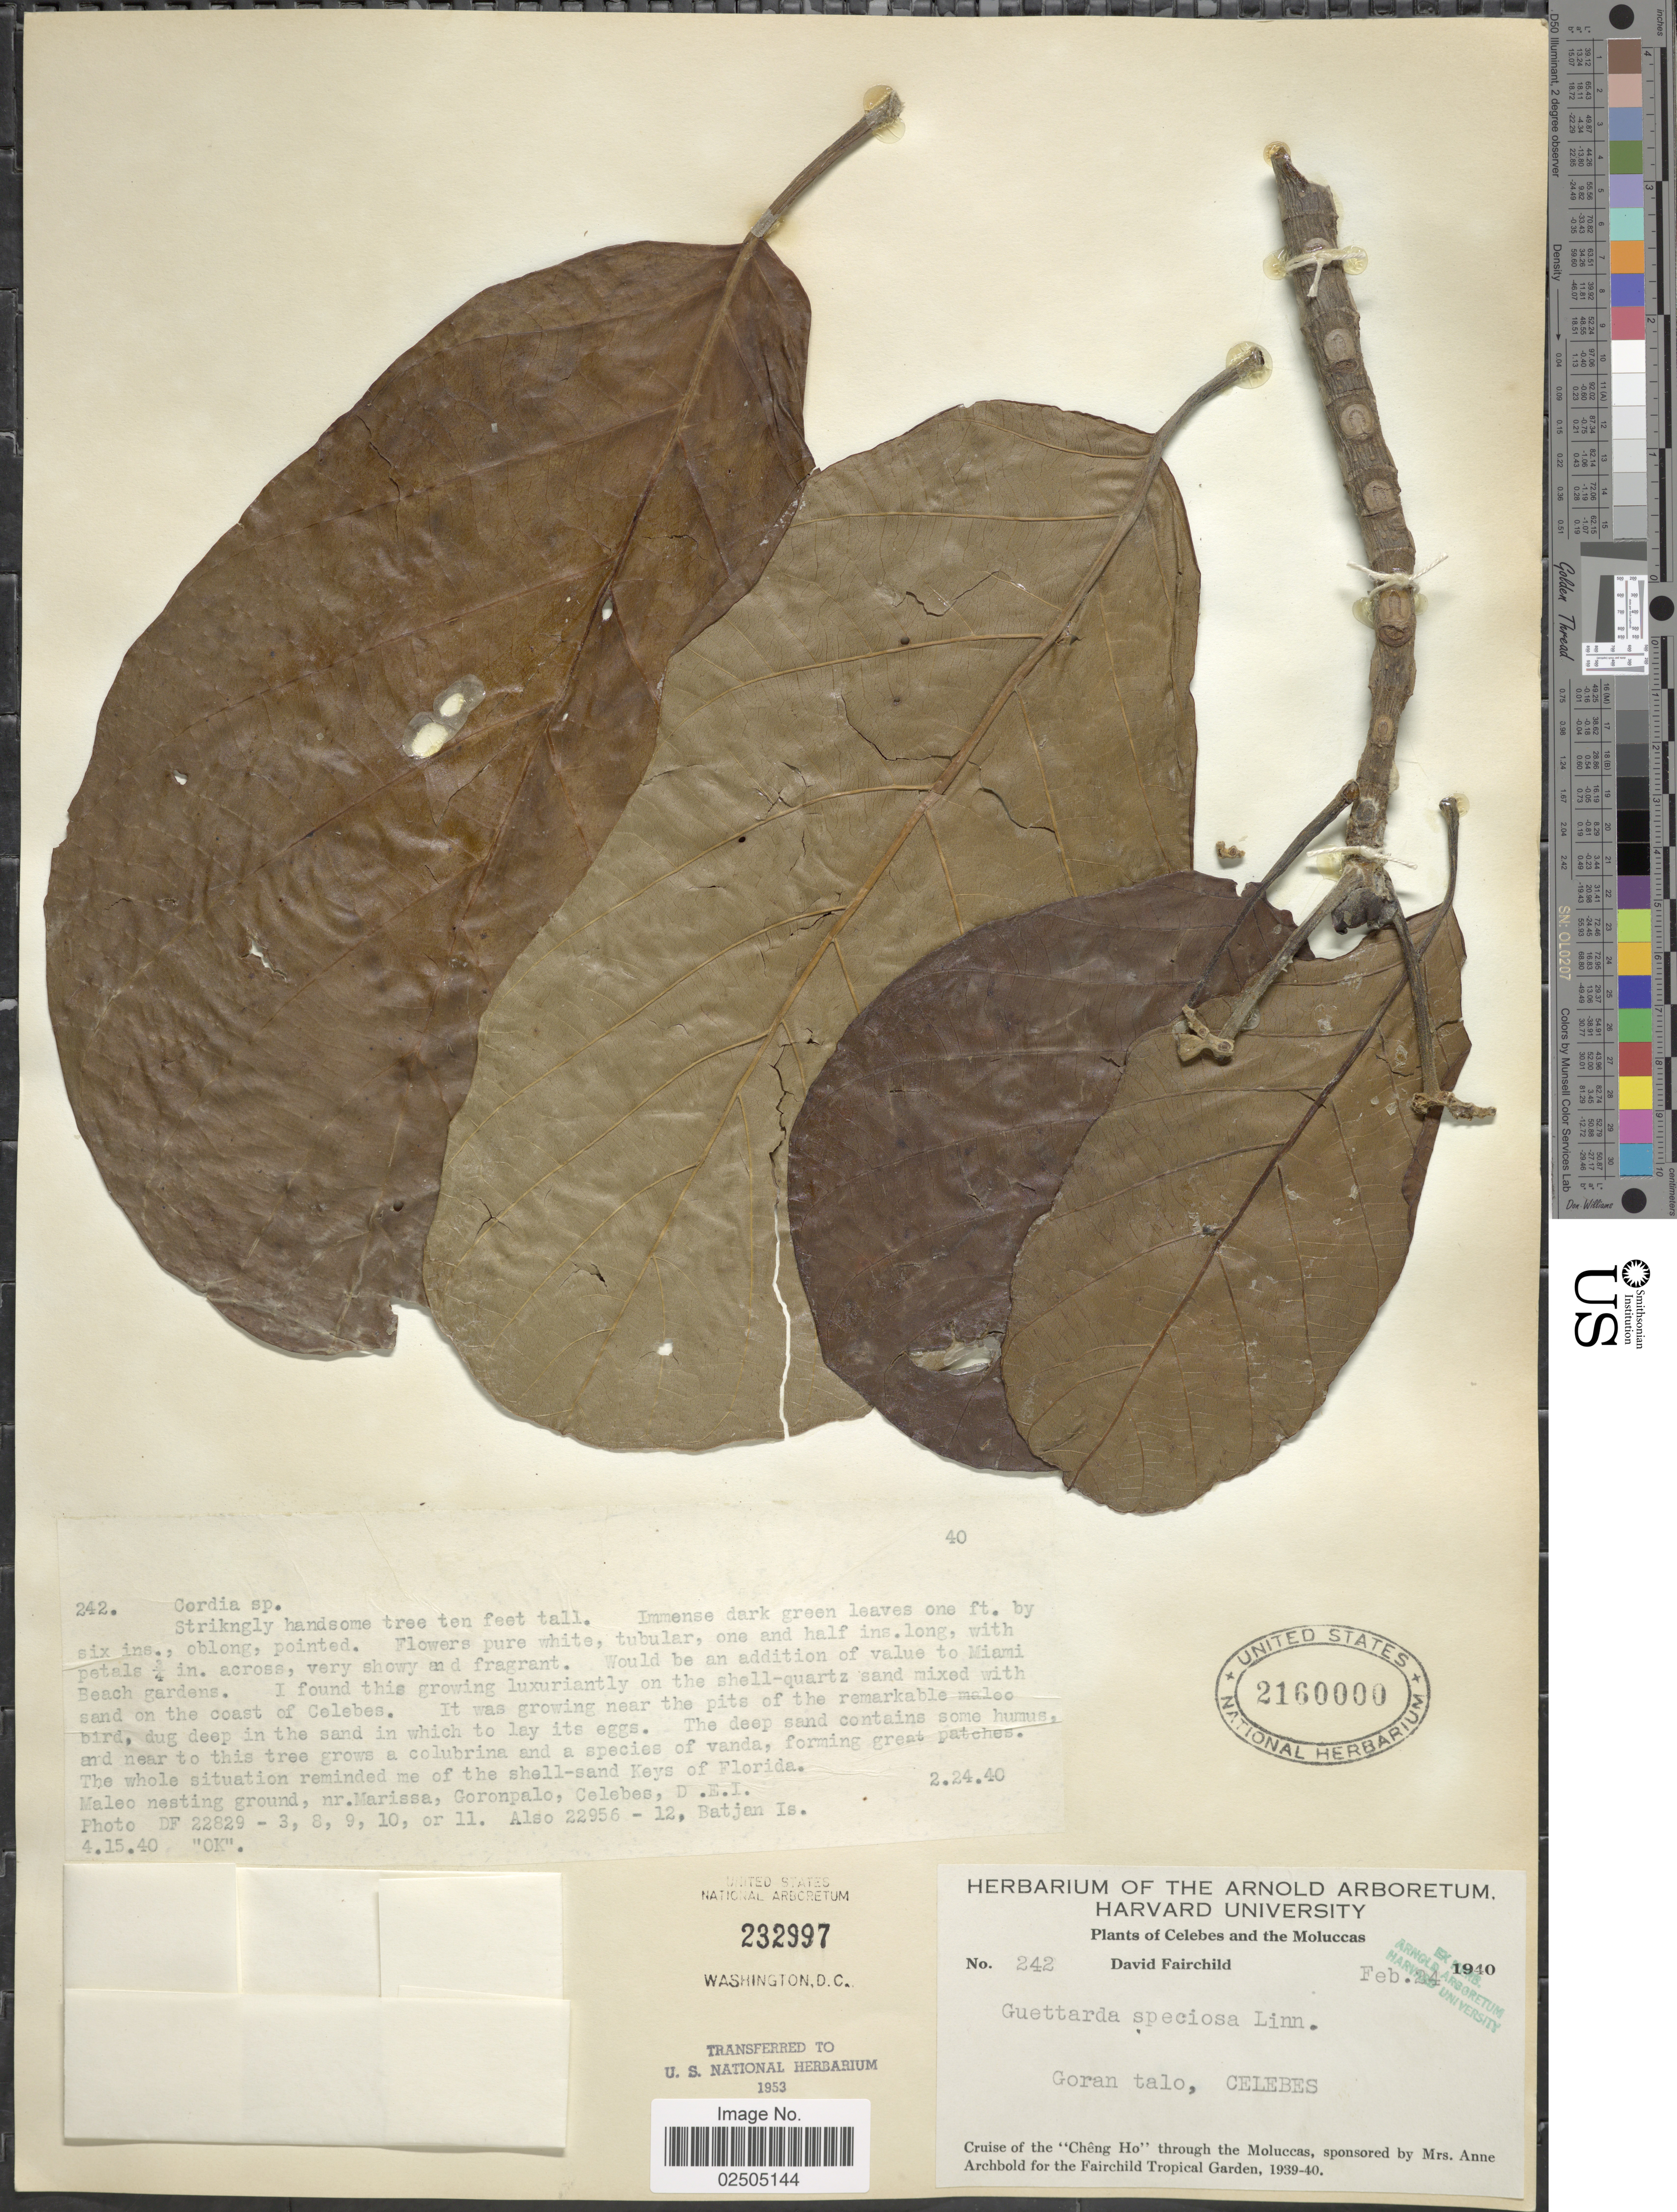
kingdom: Plantae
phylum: Tracheophyta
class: Magnoliopsida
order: Gentianales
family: Rubiaceae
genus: Guettarda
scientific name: Guettarda speciosa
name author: L.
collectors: D. Fairchild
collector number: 242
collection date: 1940-02-24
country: Indonesia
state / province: Maluku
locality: Celebes and the Moluccas, Goran talo, Celebes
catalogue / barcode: US 2160000